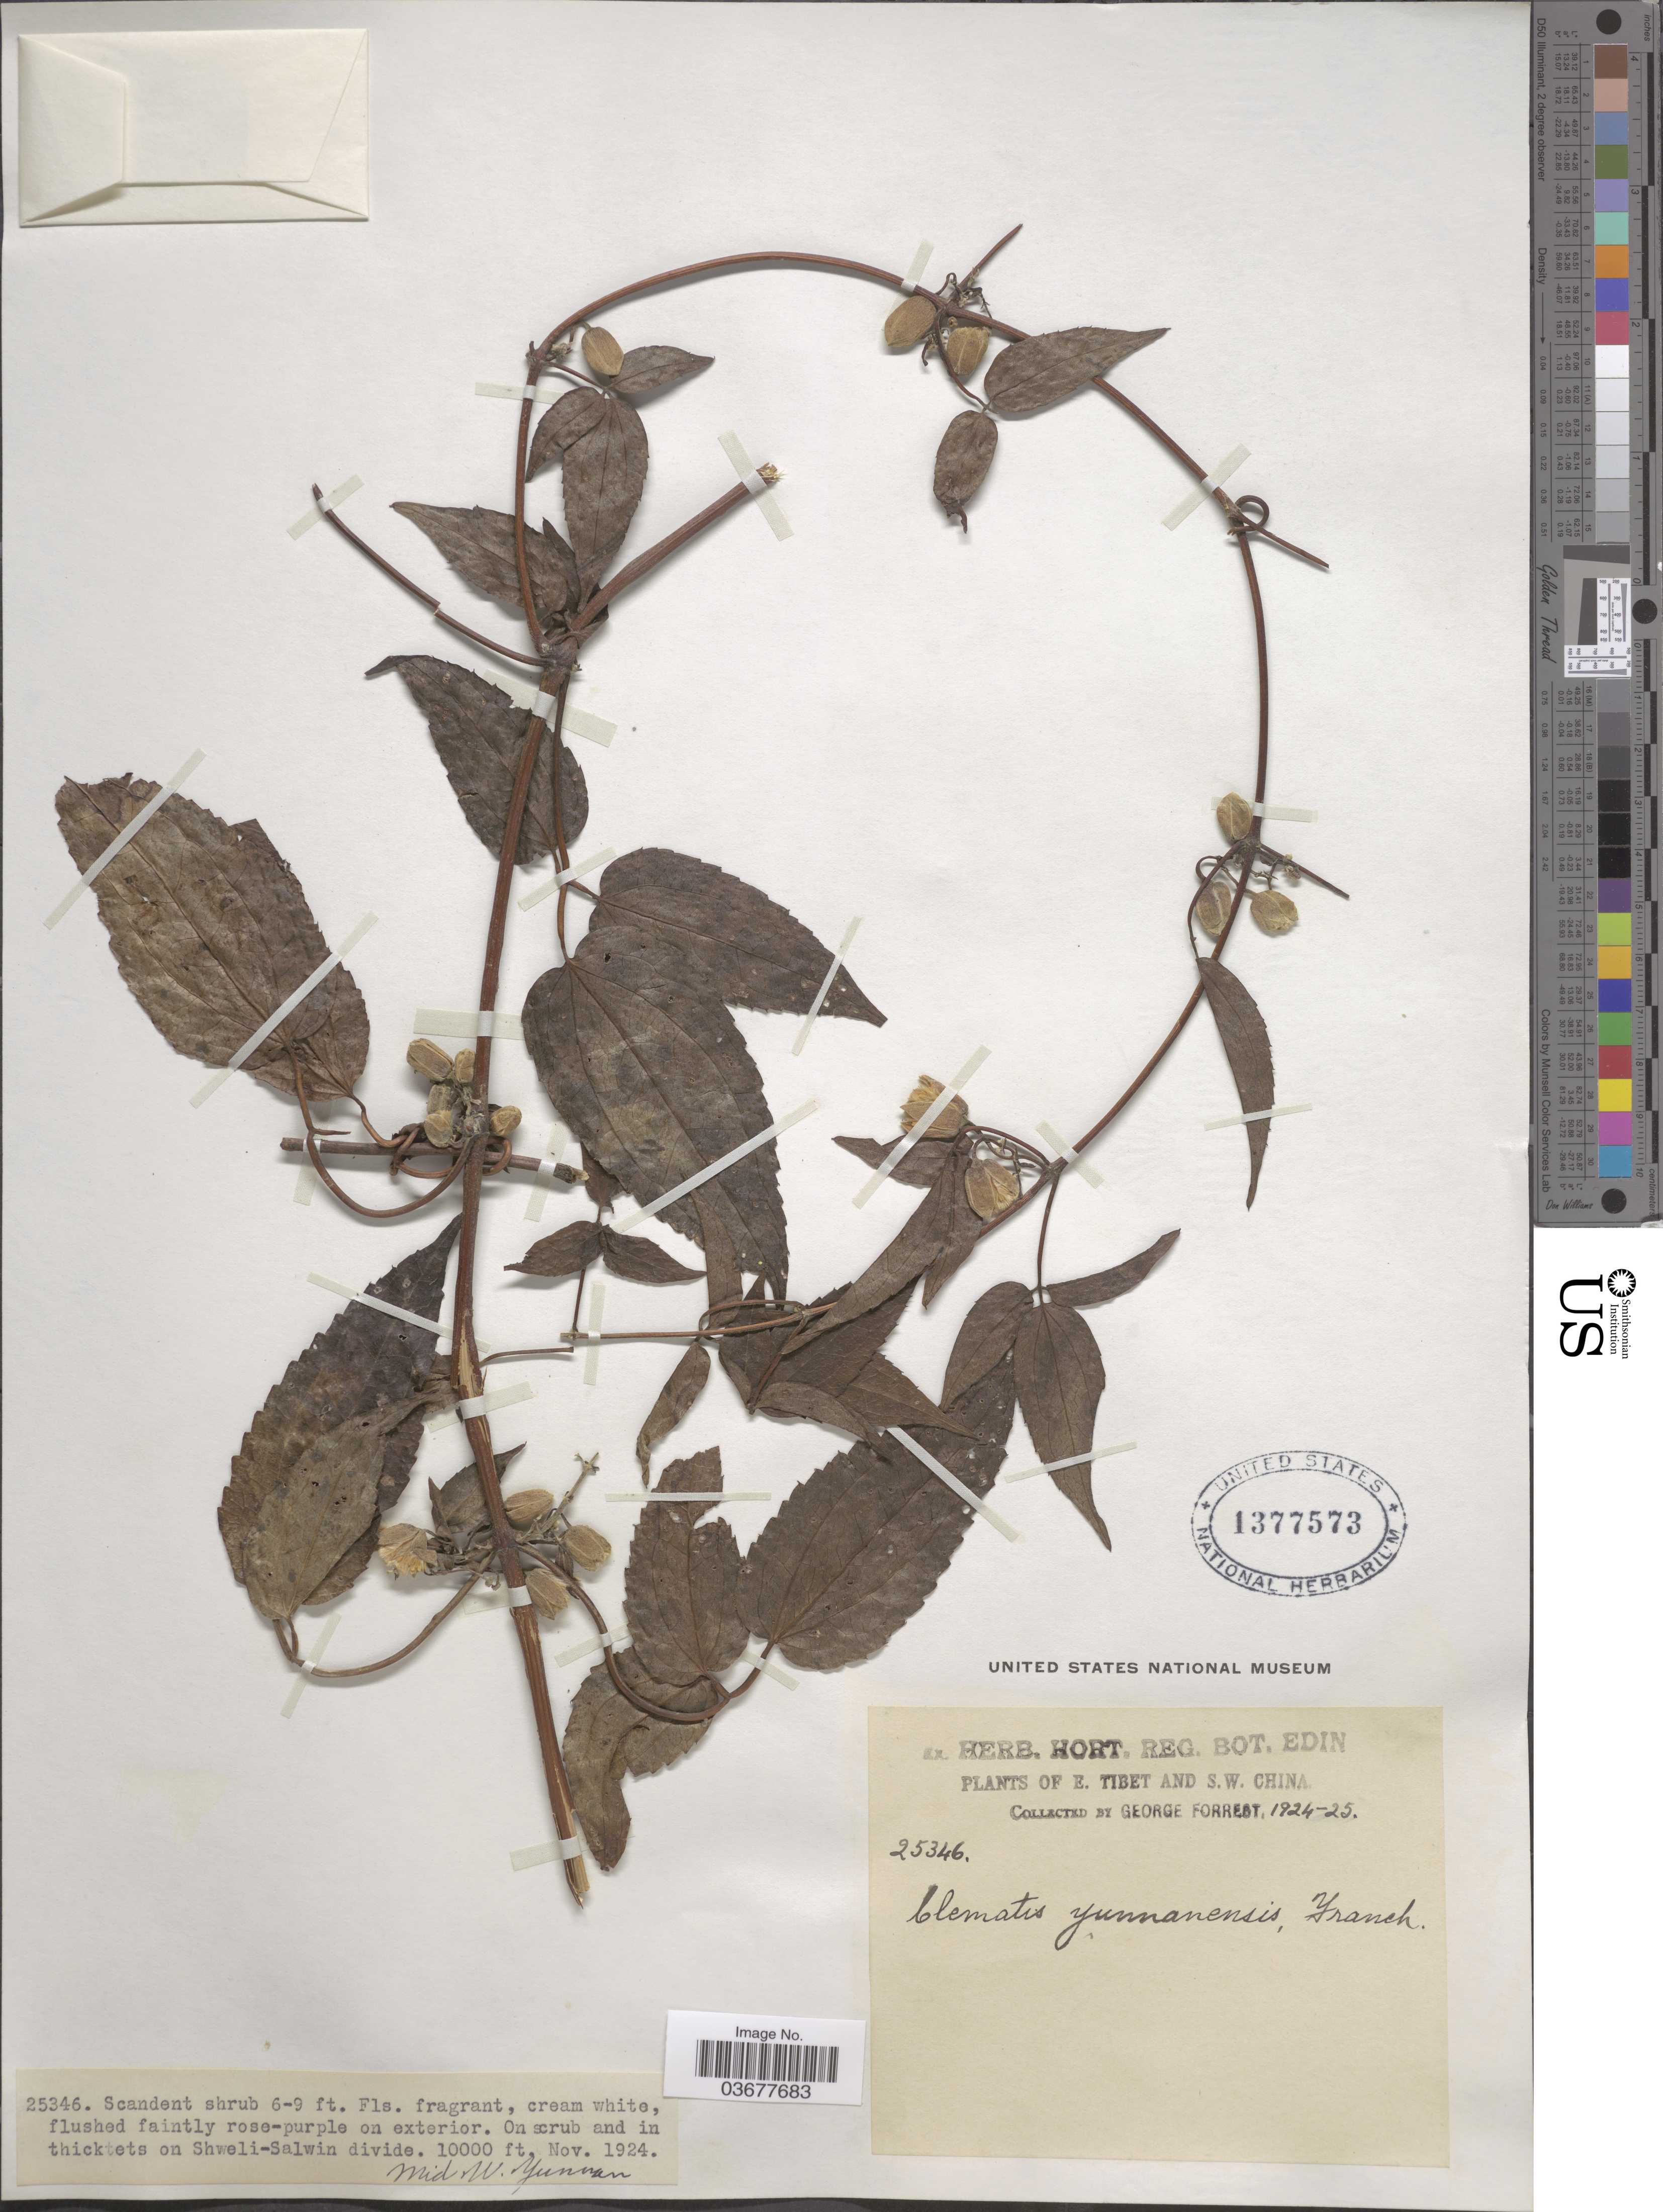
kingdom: Plantae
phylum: Tracheophyta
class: Magnoliopsida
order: Ranunculales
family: Ranunculaceae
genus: Clematis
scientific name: Clematis yunnanensis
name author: Franch.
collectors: G. Forrest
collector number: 25346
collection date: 1924-11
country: China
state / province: Yunnan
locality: On Shweli-Salwin divide. Mid W. Yunnan. S.W. China.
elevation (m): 3048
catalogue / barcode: US 1377573